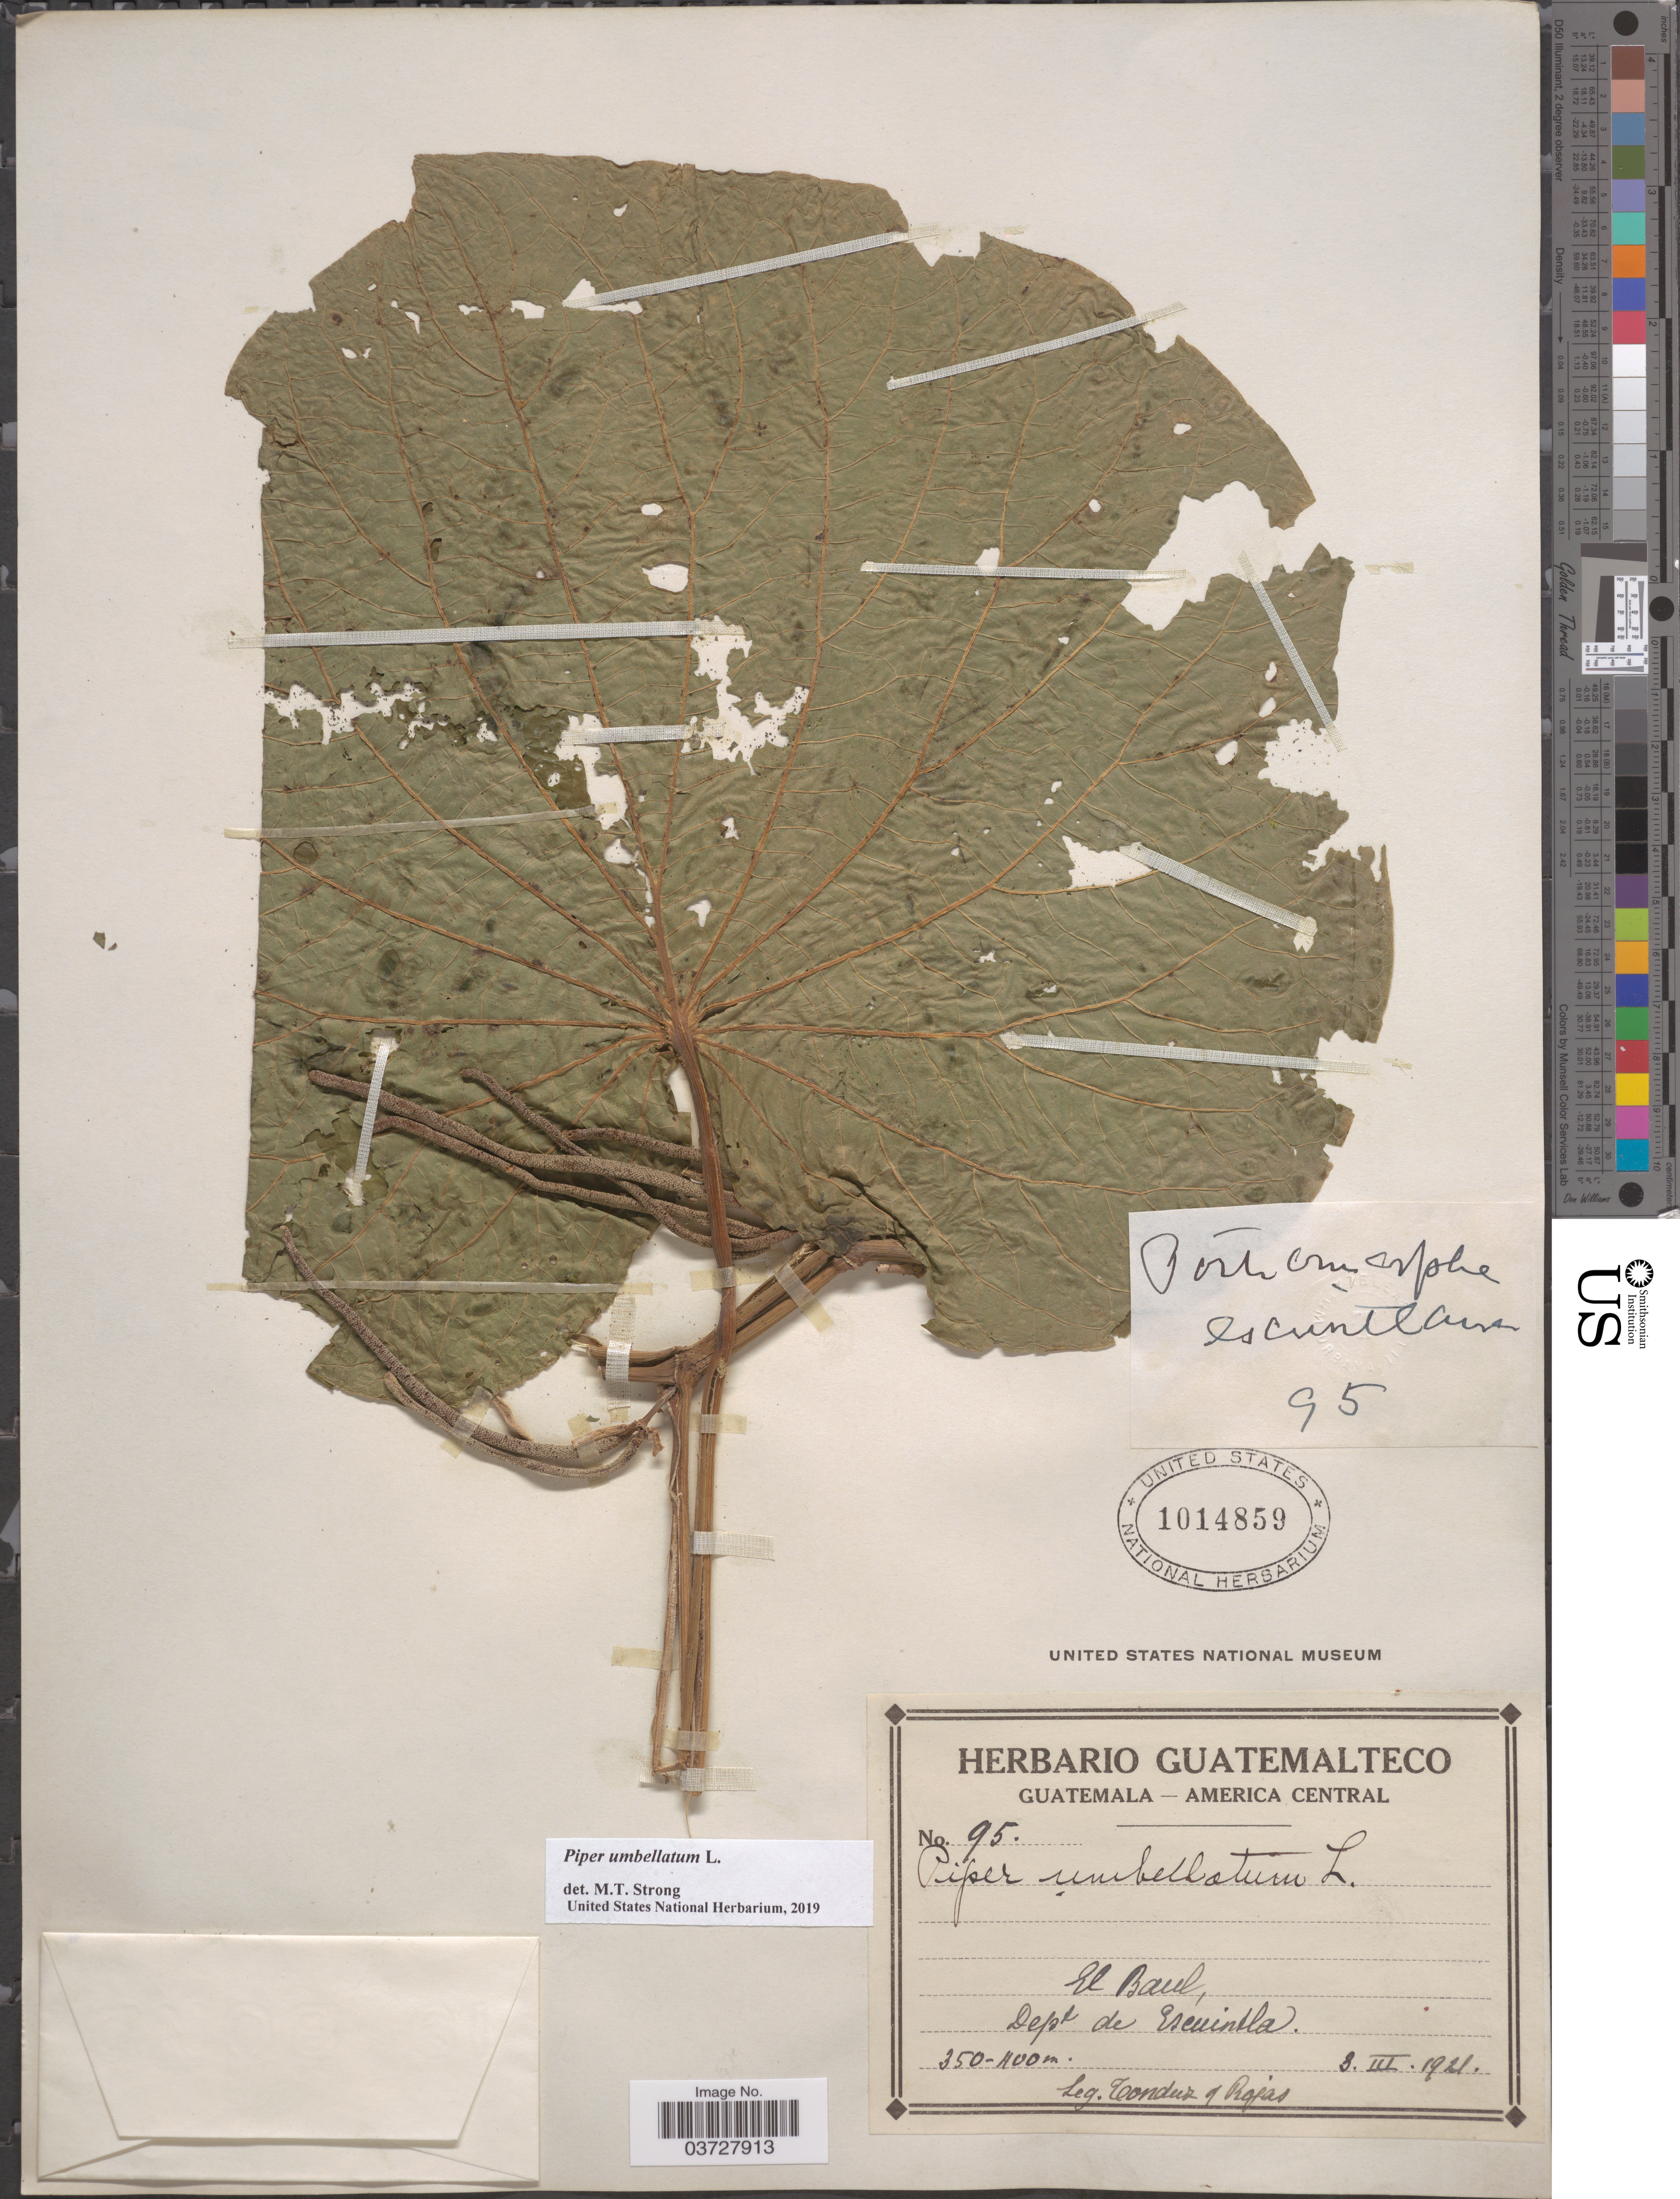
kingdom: Plantae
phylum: Tracheophyta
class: Magnoliopsida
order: Piperales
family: Piperaceae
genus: Piper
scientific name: Piper umbellatum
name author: L.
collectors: Tonduz & Rojas, --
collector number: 95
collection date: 1921-03-03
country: Guatemala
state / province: Escuintla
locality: El Baul, Dept de Escuintla.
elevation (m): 350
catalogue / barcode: US 1014859